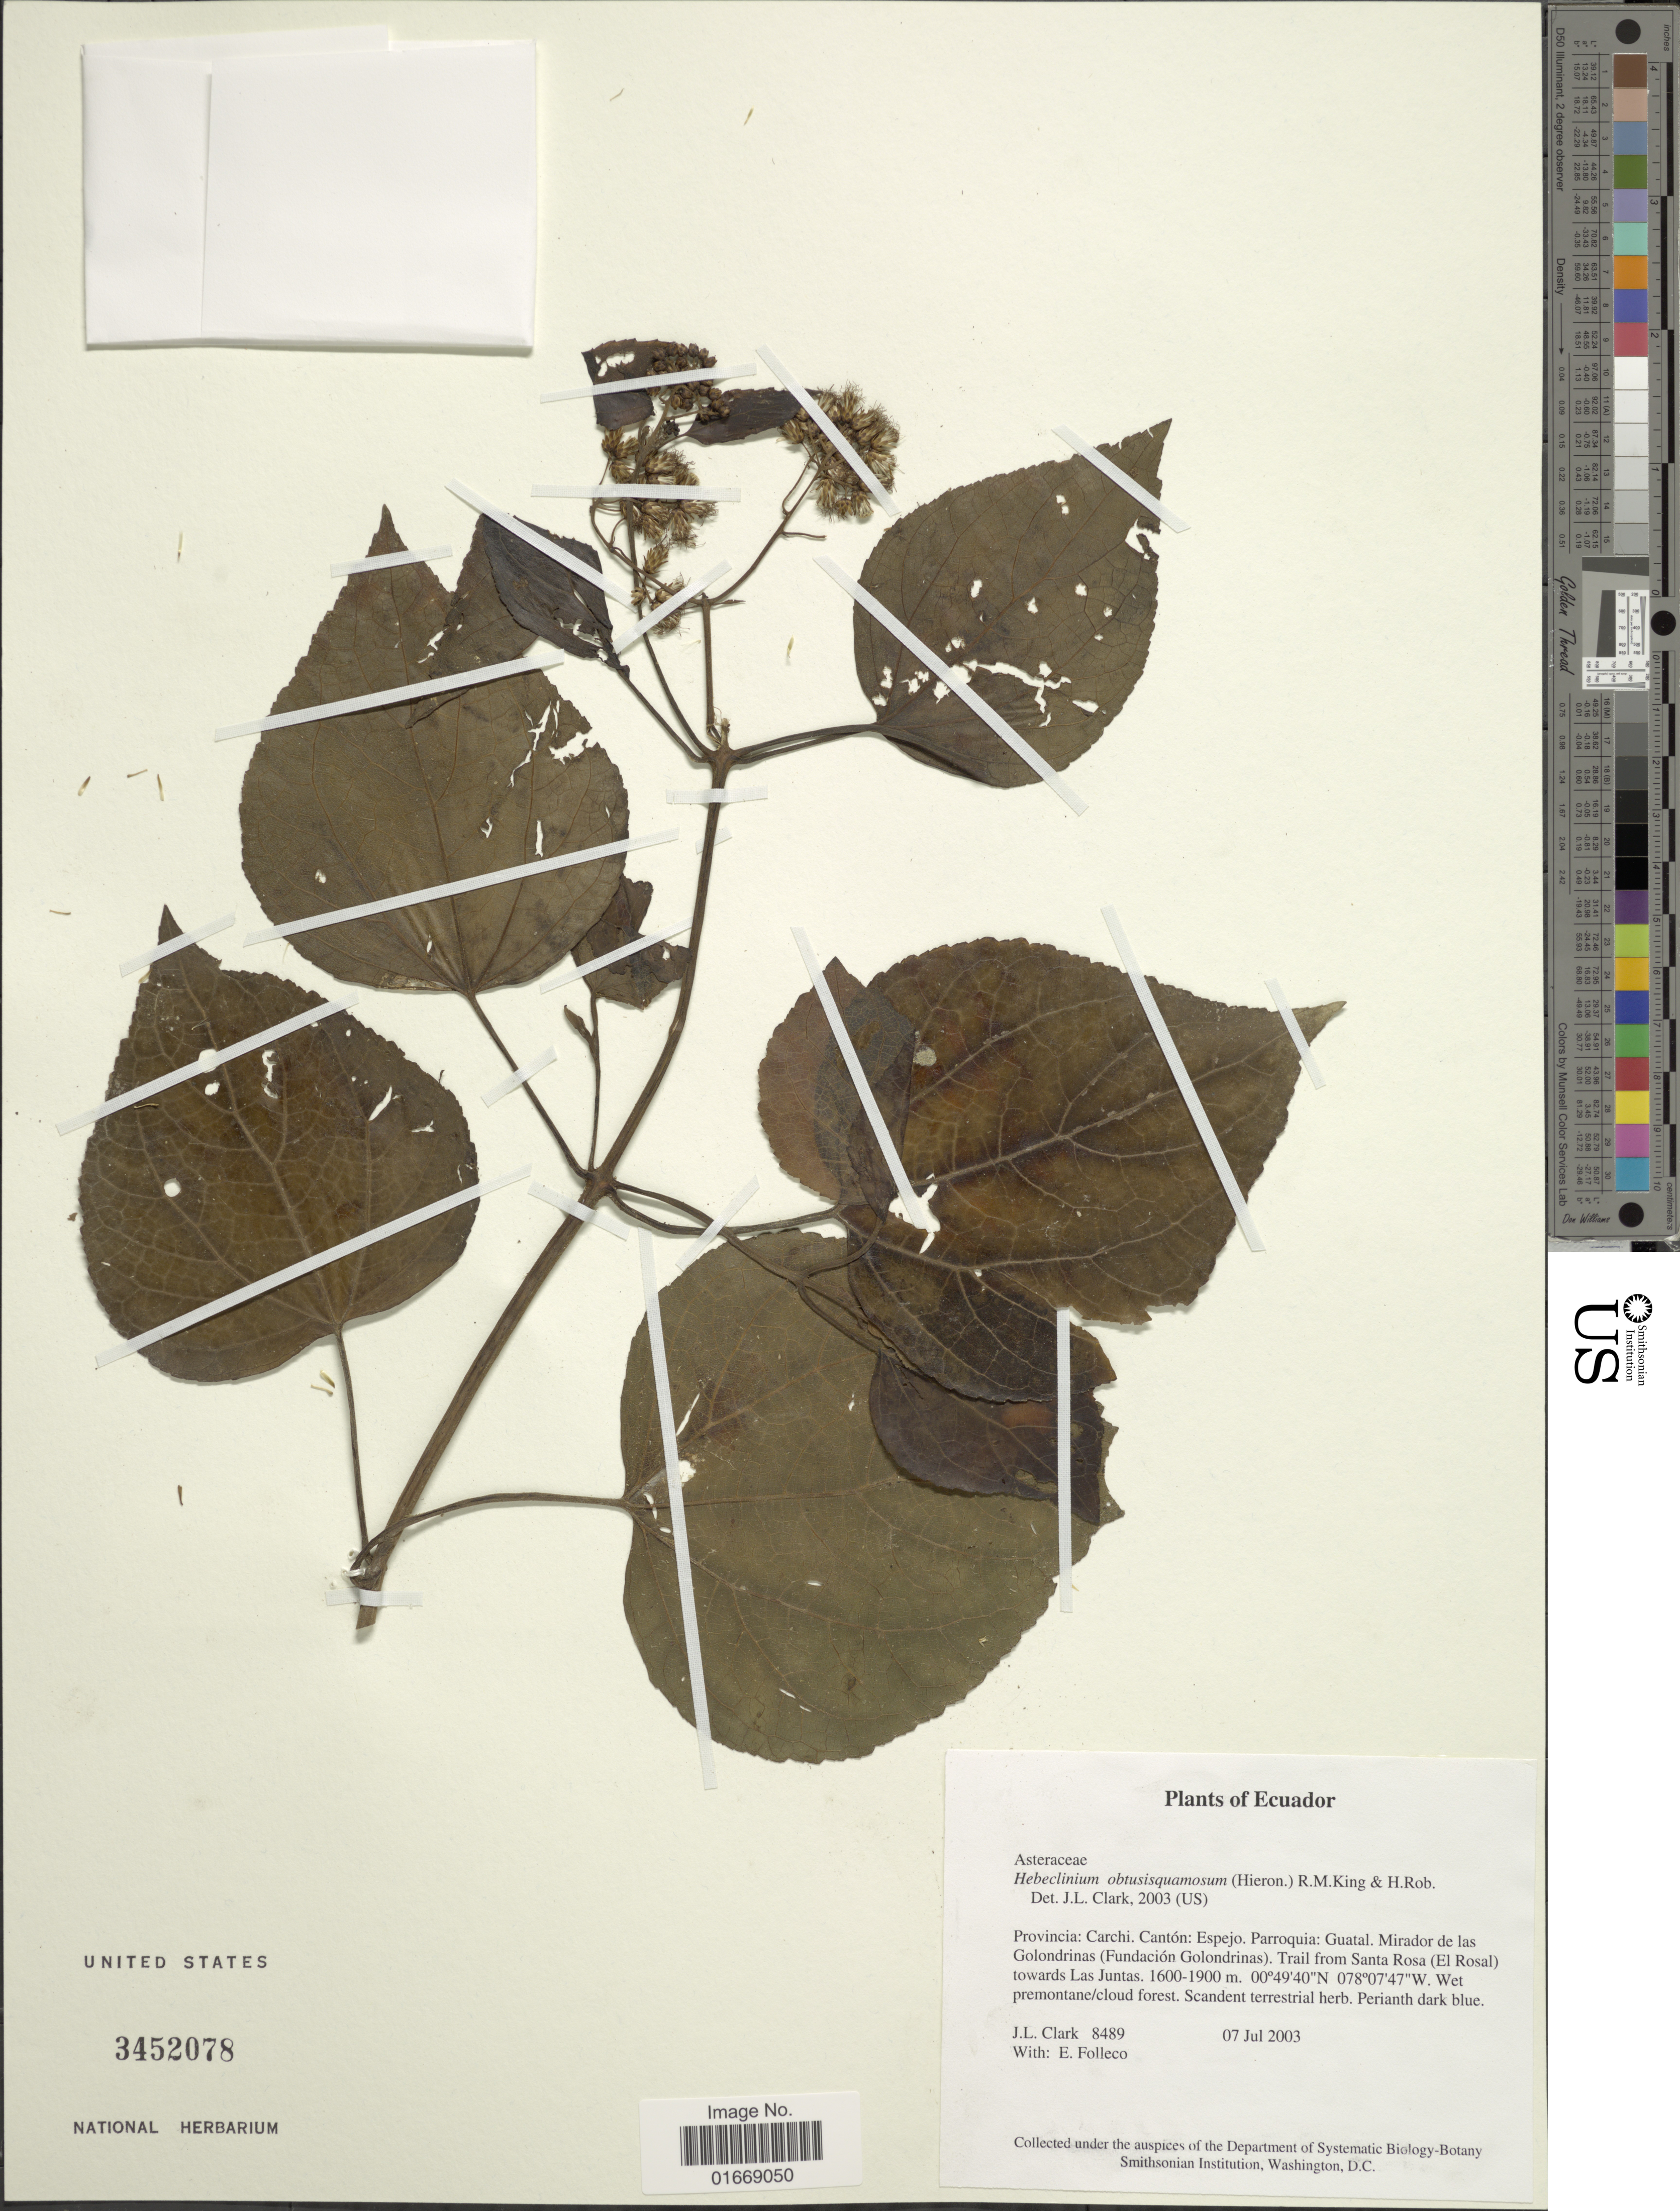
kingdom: Plantae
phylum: Tracheophyta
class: Magnoliopsida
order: Asterales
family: Asteraceae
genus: Hebeclinium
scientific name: Hebeclinium obtusisquamosum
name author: (Hieron.) R.M. King & H. Rob.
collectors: J. L. Clark & E. Folleco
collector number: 8489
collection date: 2003-07-07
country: Ecuador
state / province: Carchi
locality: Canton Espejo, Parroquia, Guatal, Mirador de las Golondrinas (Fundacion Golondrinas), trail from Santa Rosa (El Rosal) towards Las Juntas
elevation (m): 1600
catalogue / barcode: US 2452078